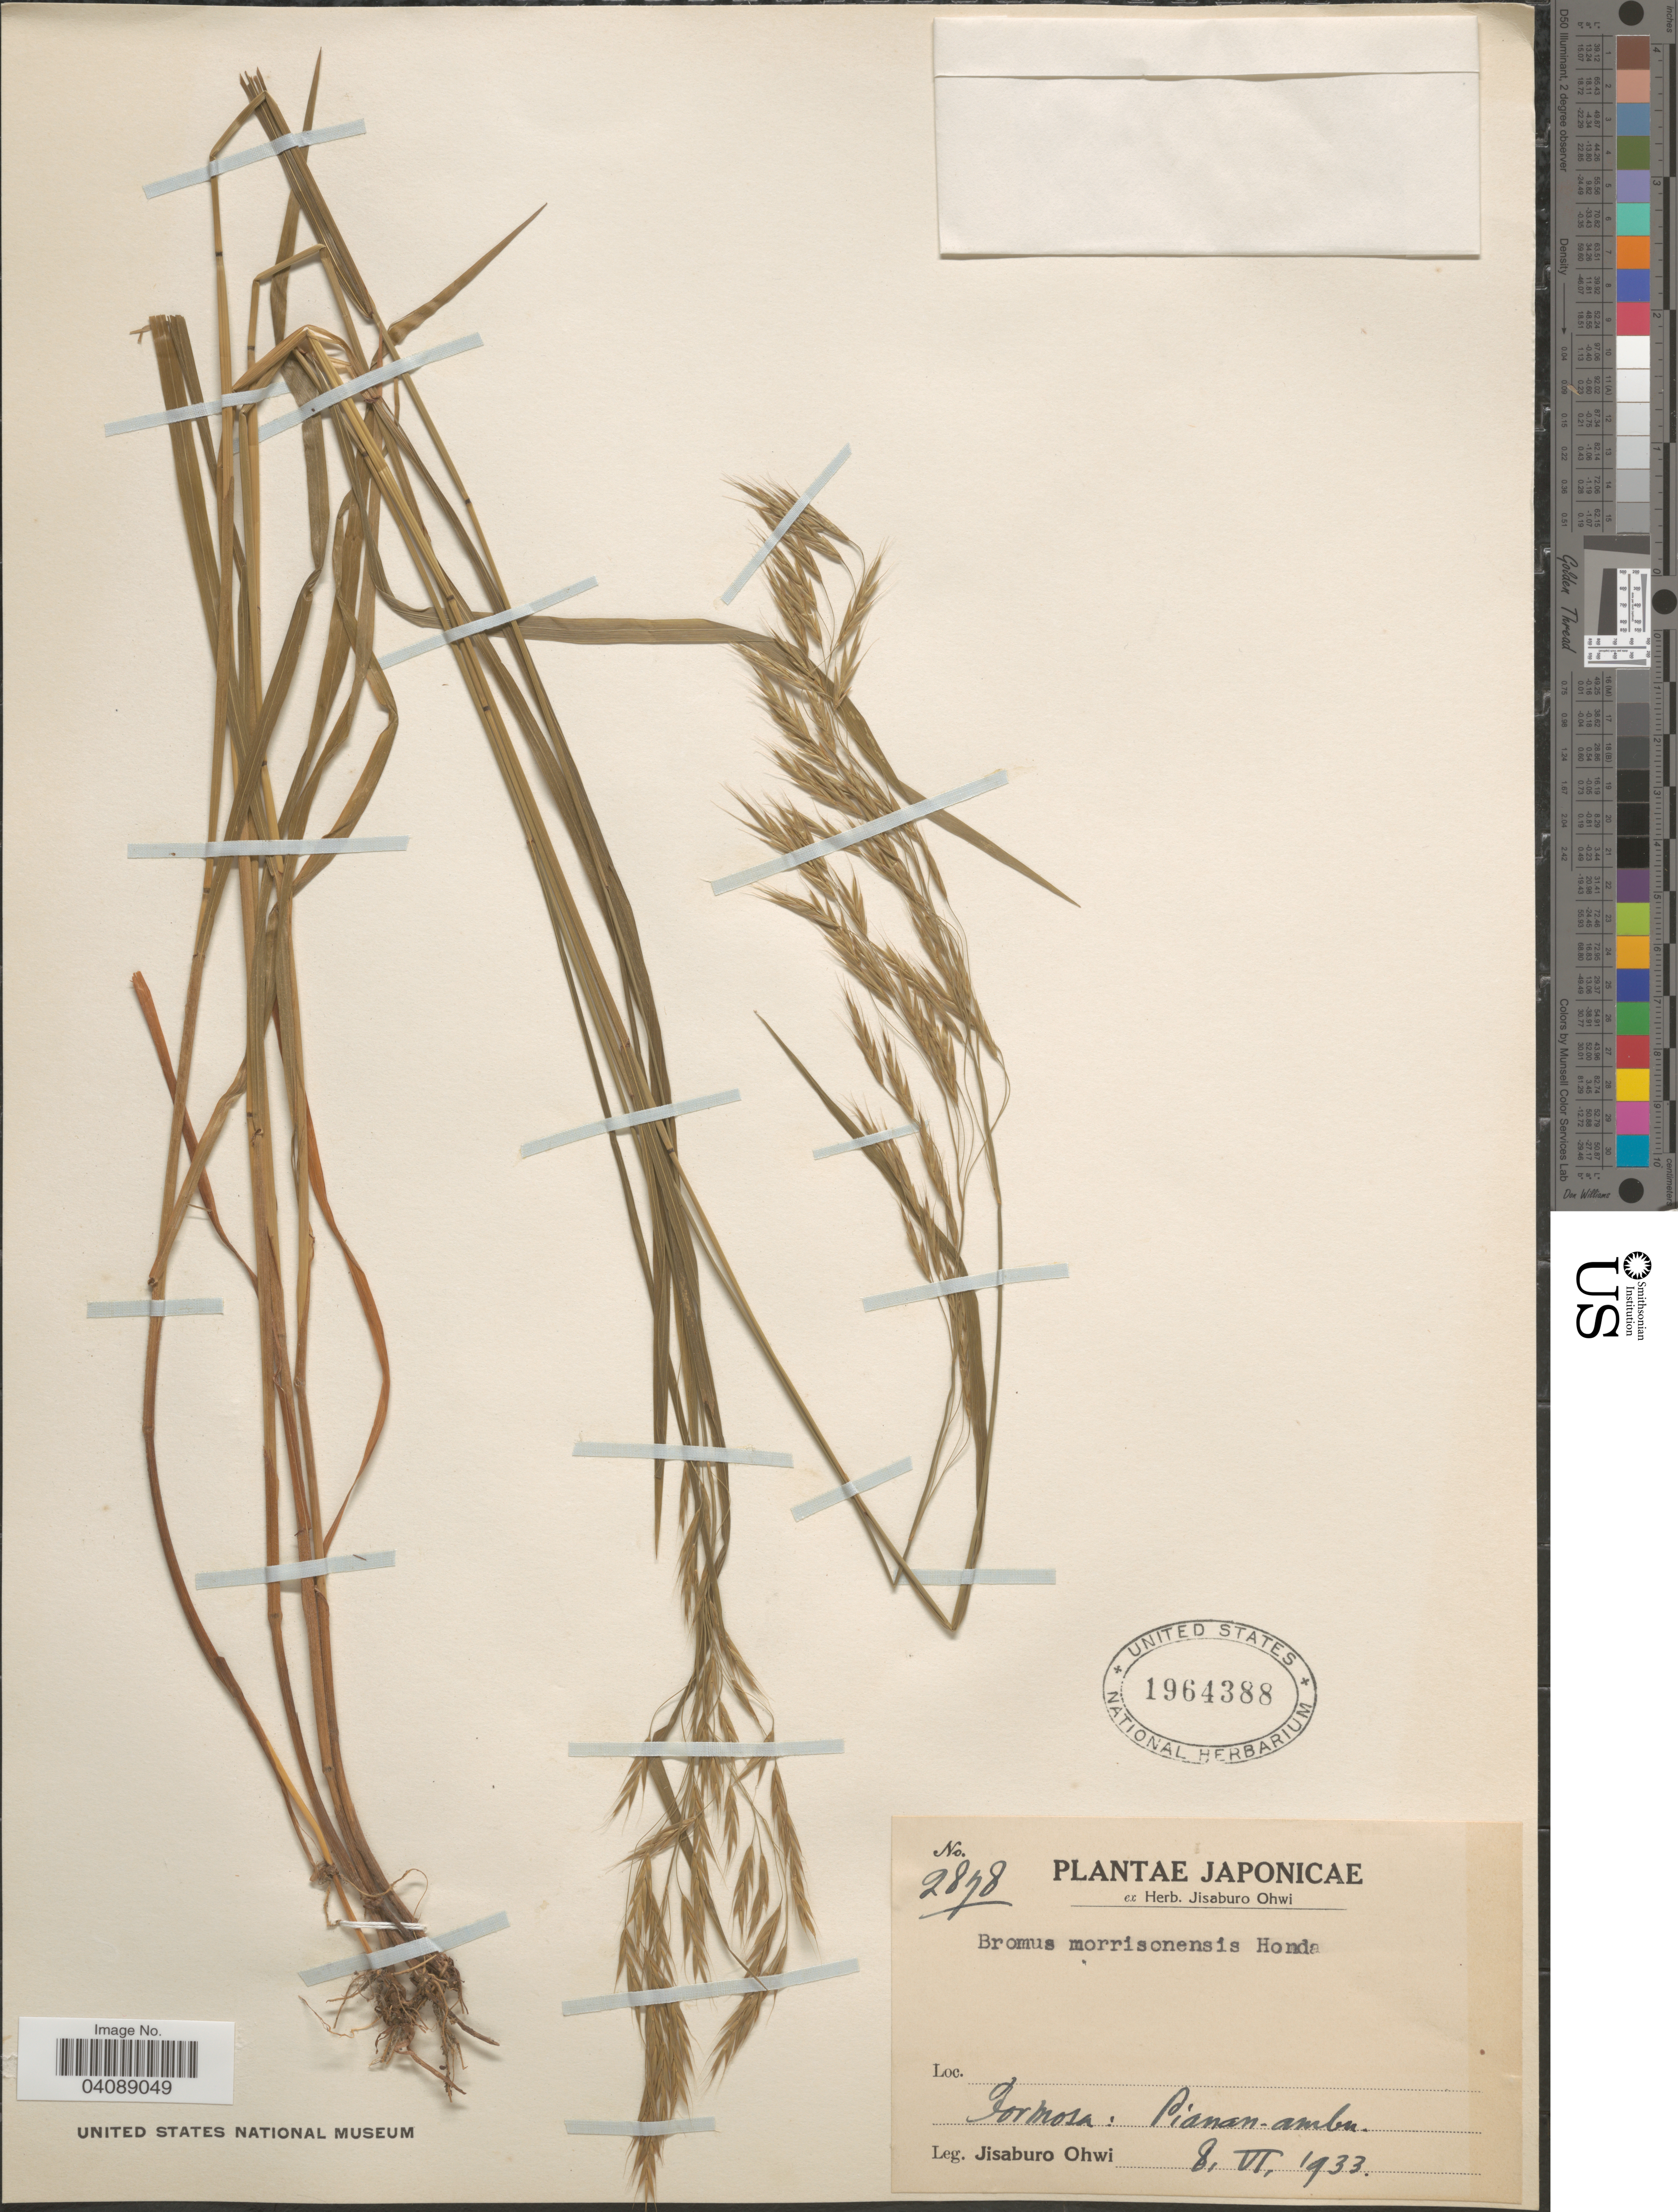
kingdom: Plantae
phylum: Tracheophyta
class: Liliopsida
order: Poales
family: Poaceae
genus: Bromus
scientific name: Bromus morrisonensis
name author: Honda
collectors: J. Ohwi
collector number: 2878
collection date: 1933-06-08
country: Japan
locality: Japonicae. Formosa: Pianan-ambu.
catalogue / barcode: US 1964388